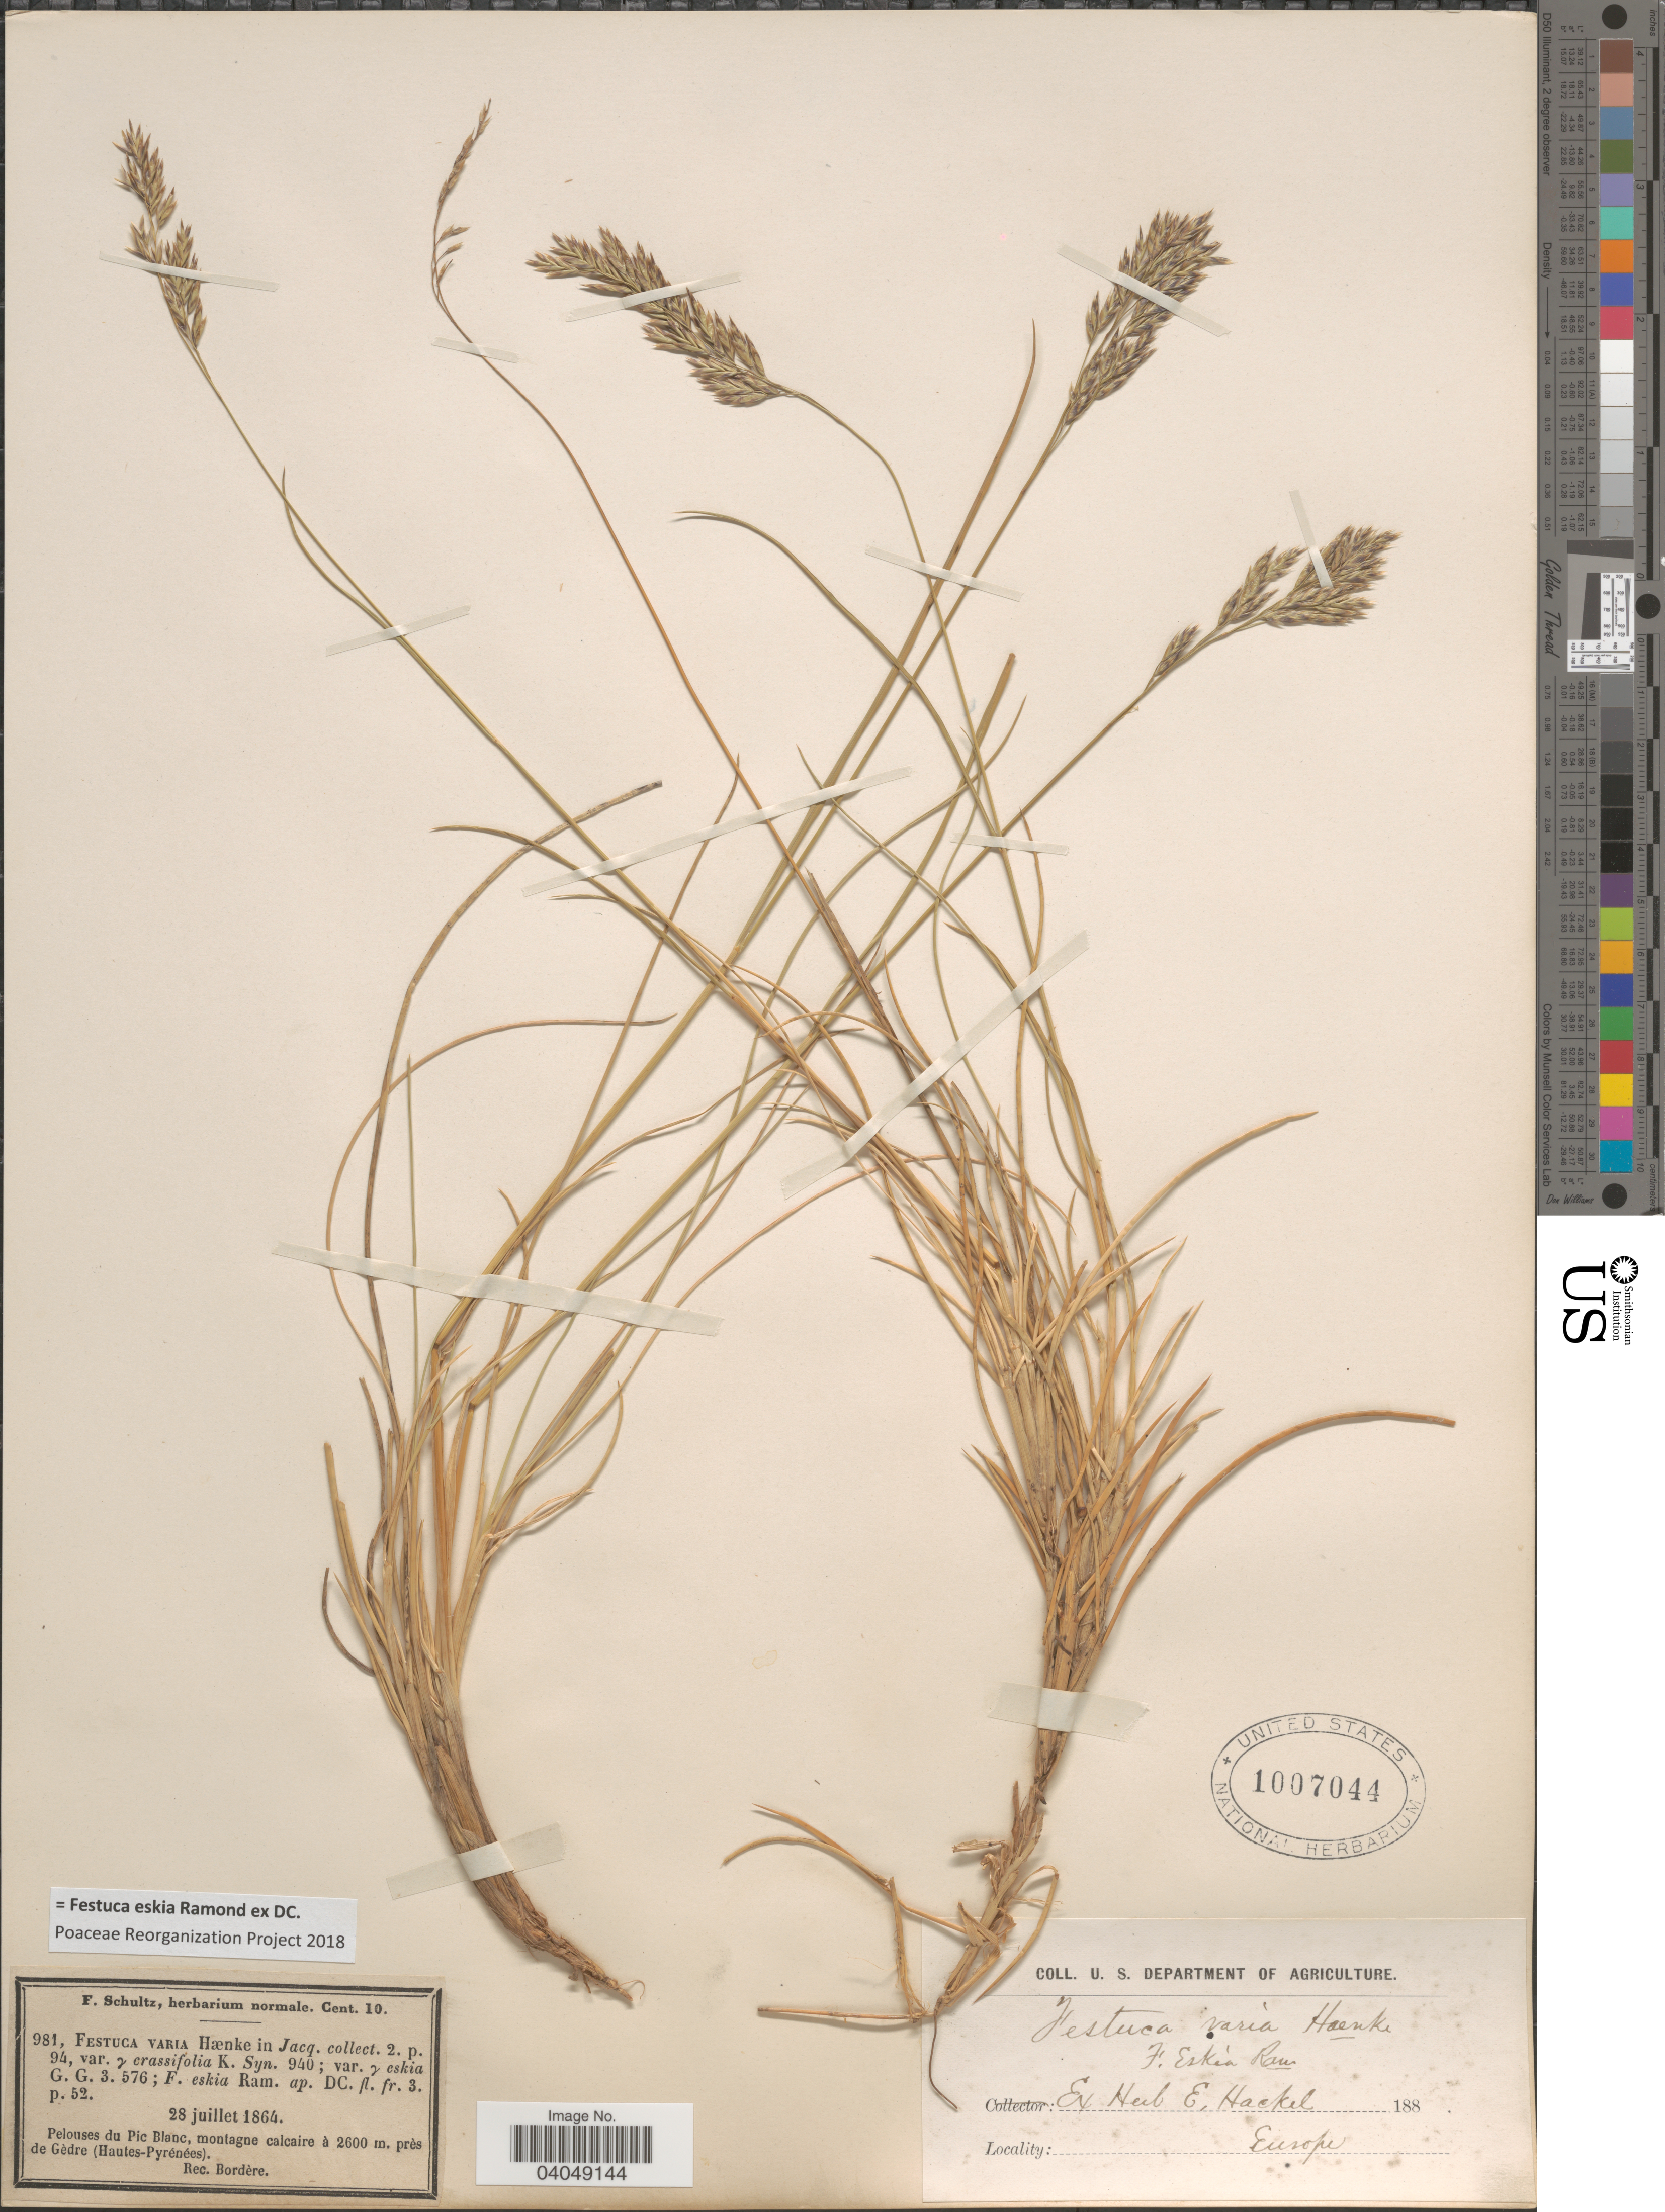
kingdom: Plantae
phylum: Tracheophyta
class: Liliopsida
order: Poales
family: Poaceae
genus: Festuca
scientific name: Festuca eskia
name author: Ramond ex DC.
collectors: -. Bordère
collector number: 981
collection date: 1864-07-28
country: France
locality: Pelouses du Pic Blanc, montagne calcaire près de Gèdre (Hautes-Pyrénées). Europe.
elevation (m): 2600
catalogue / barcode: US 1007044